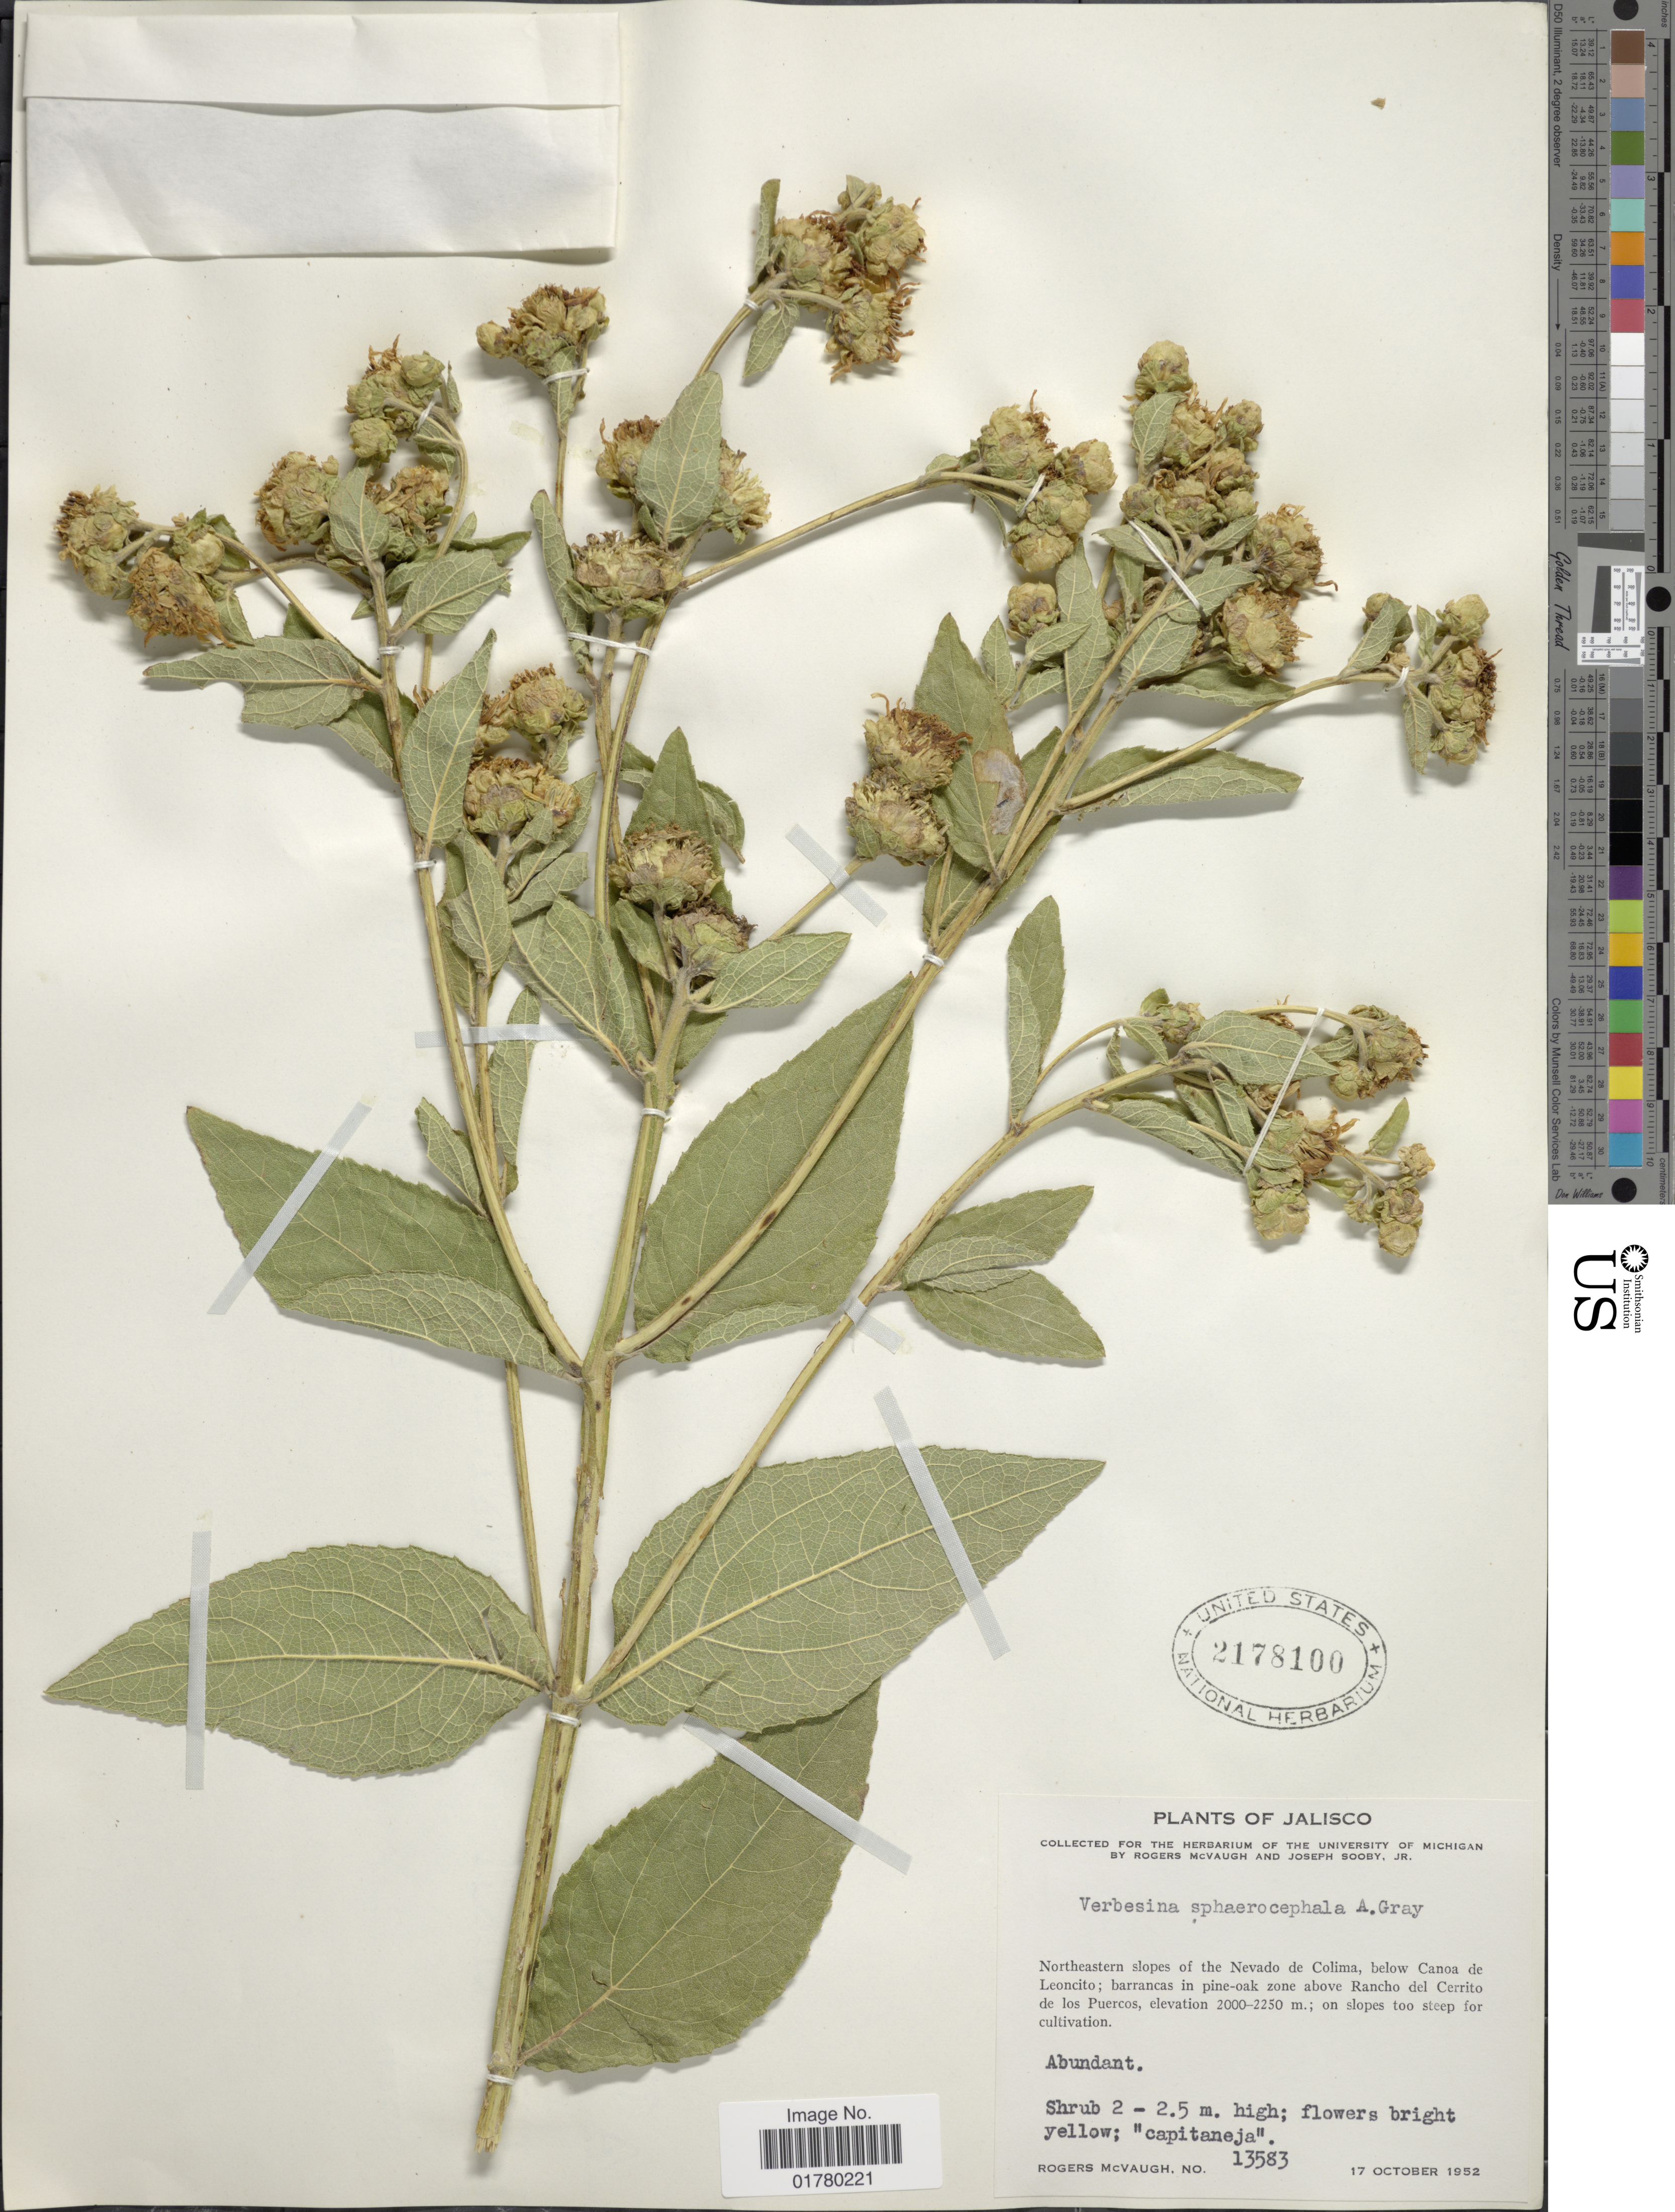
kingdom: Plantae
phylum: Tracheophyta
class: Magnoliopsida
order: Asterales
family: Asteraceae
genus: Verbesina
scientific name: Verbesina sphaerocephala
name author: A. Gray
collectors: R. McVaugh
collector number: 13583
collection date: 1952-10-17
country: Mexico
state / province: Jalisco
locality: Northeastern slopes of the Nevado de Colima, below Canoa de Leoncito; barrancas in pine-oak zone above Rancho de Cerrito de los Puercos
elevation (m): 2000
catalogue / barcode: US 2178100